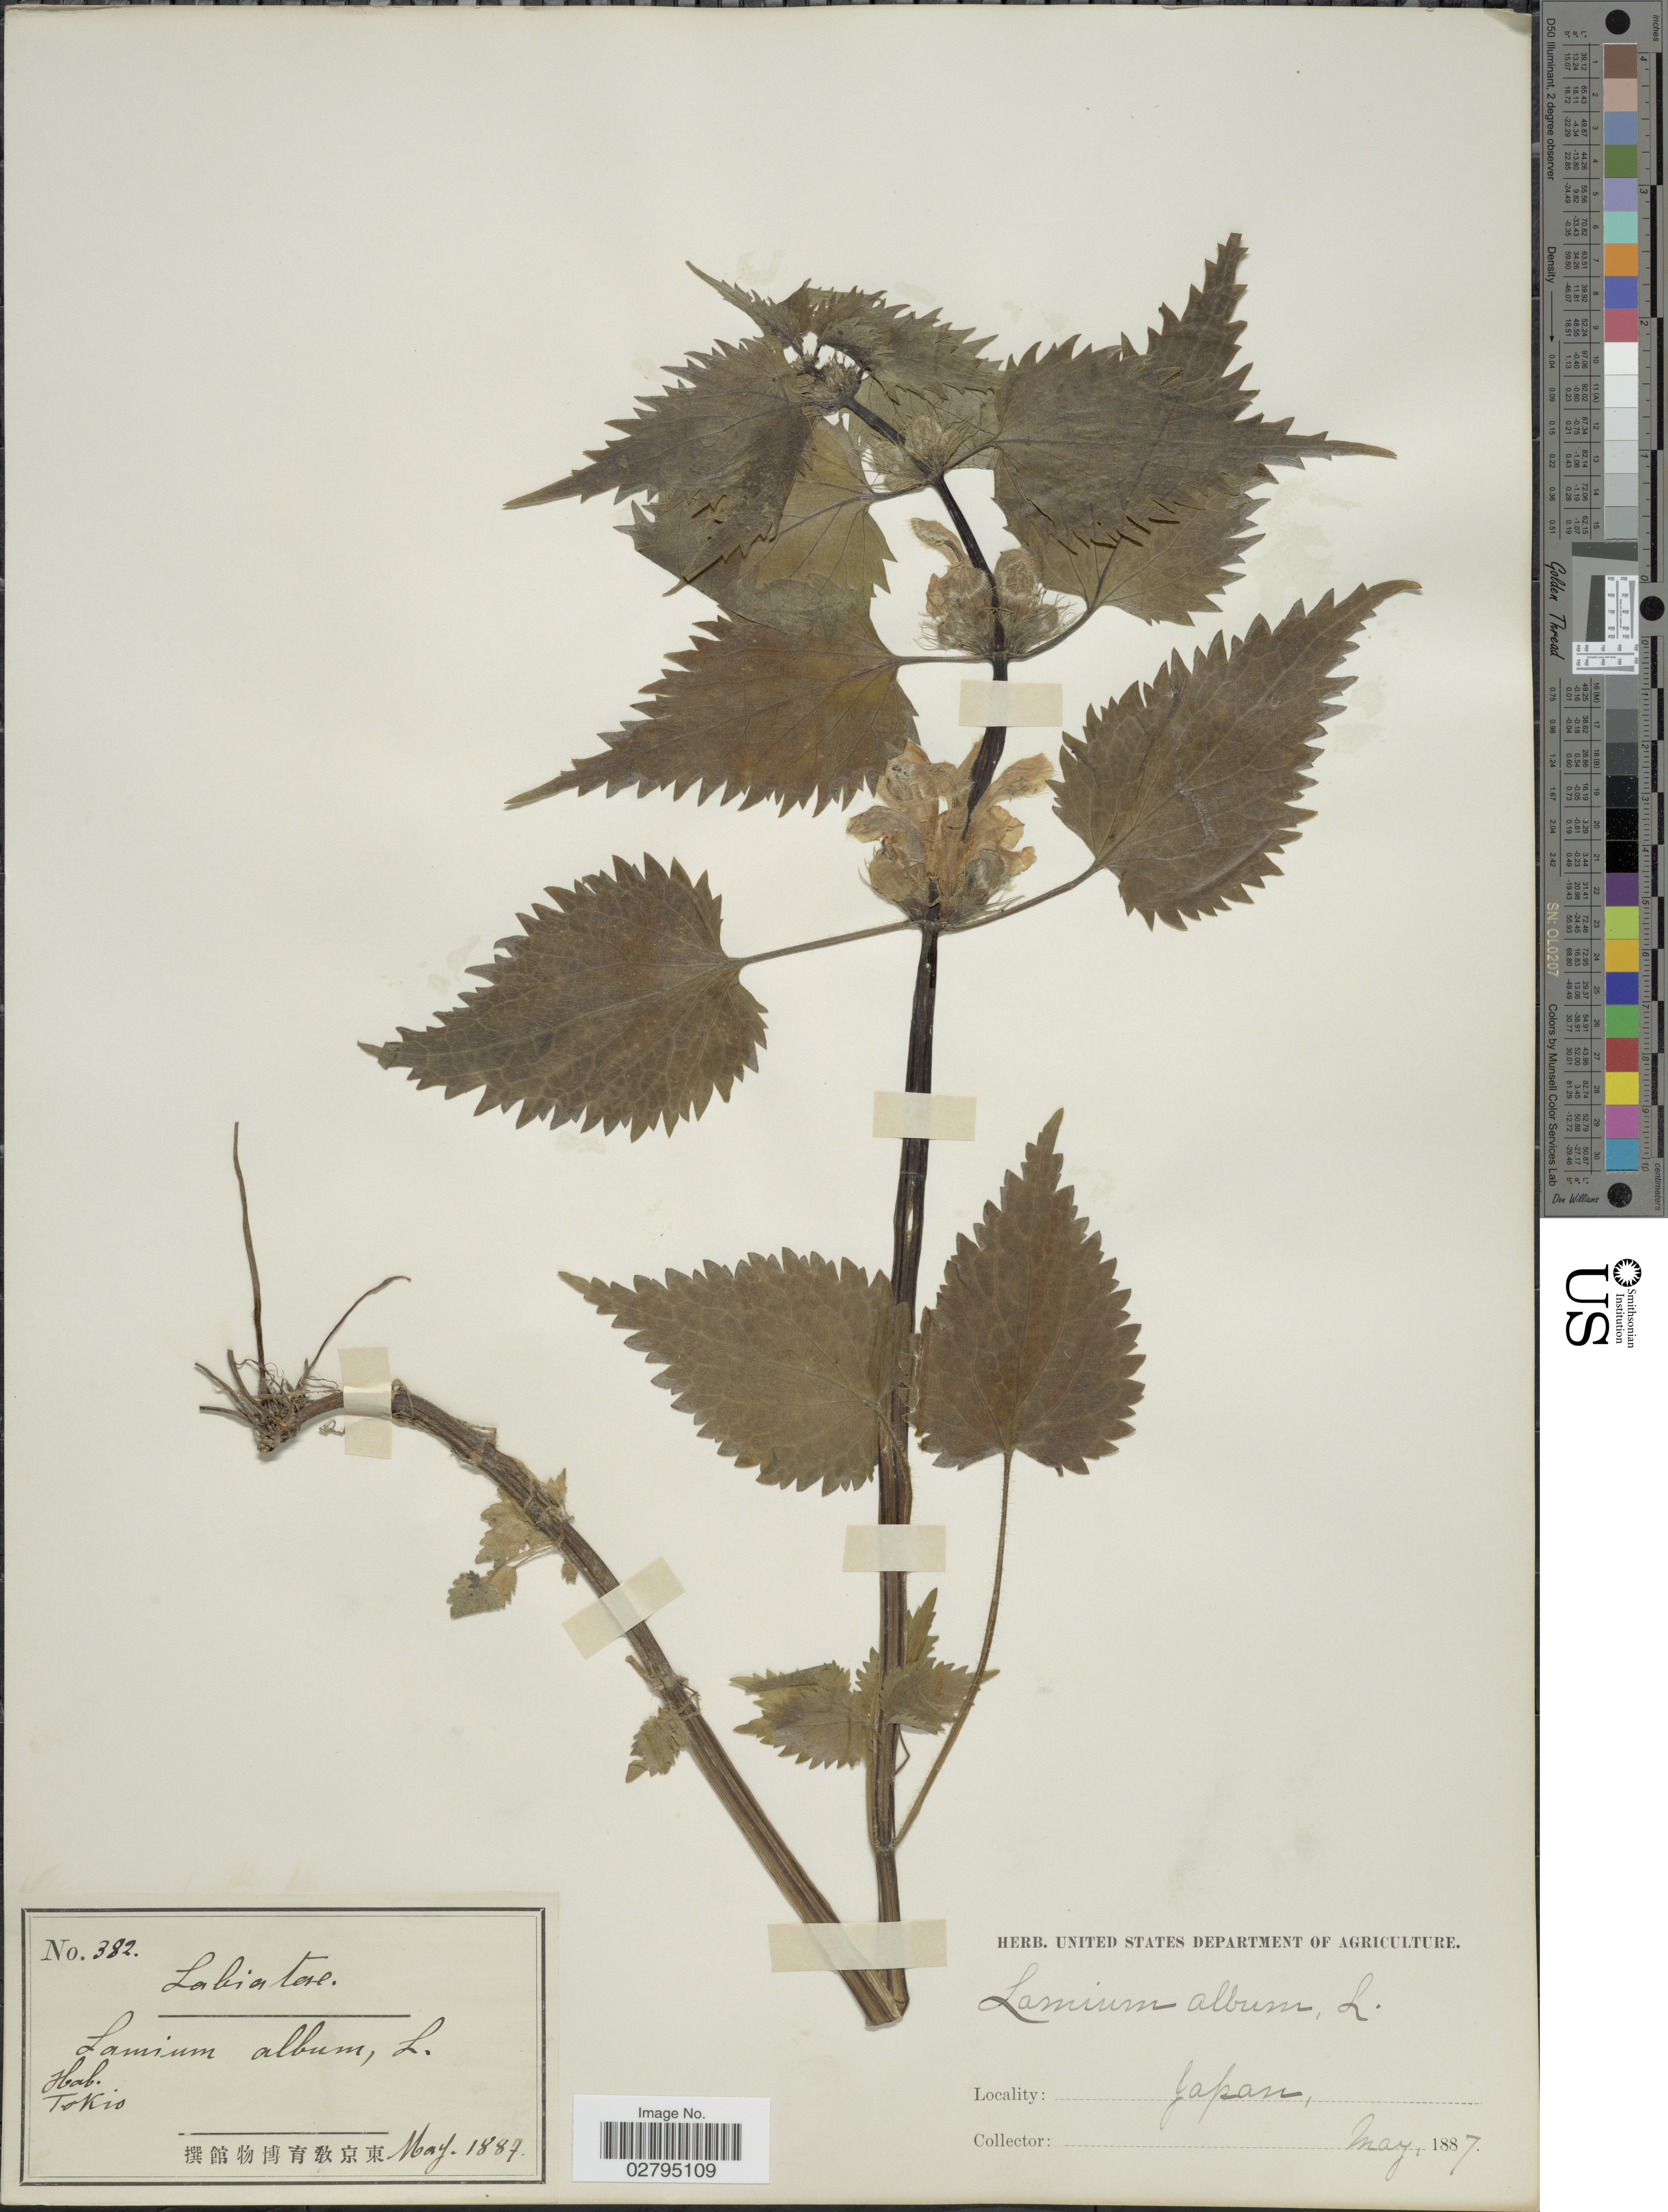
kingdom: Plantae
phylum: Tracheophyta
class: Magnoliopsida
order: Lamiales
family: Lamiaceae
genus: Lamium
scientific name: Lamium album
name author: L.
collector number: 382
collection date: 1887-05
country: Japan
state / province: Tokyo, Federal City of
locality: Tokio.